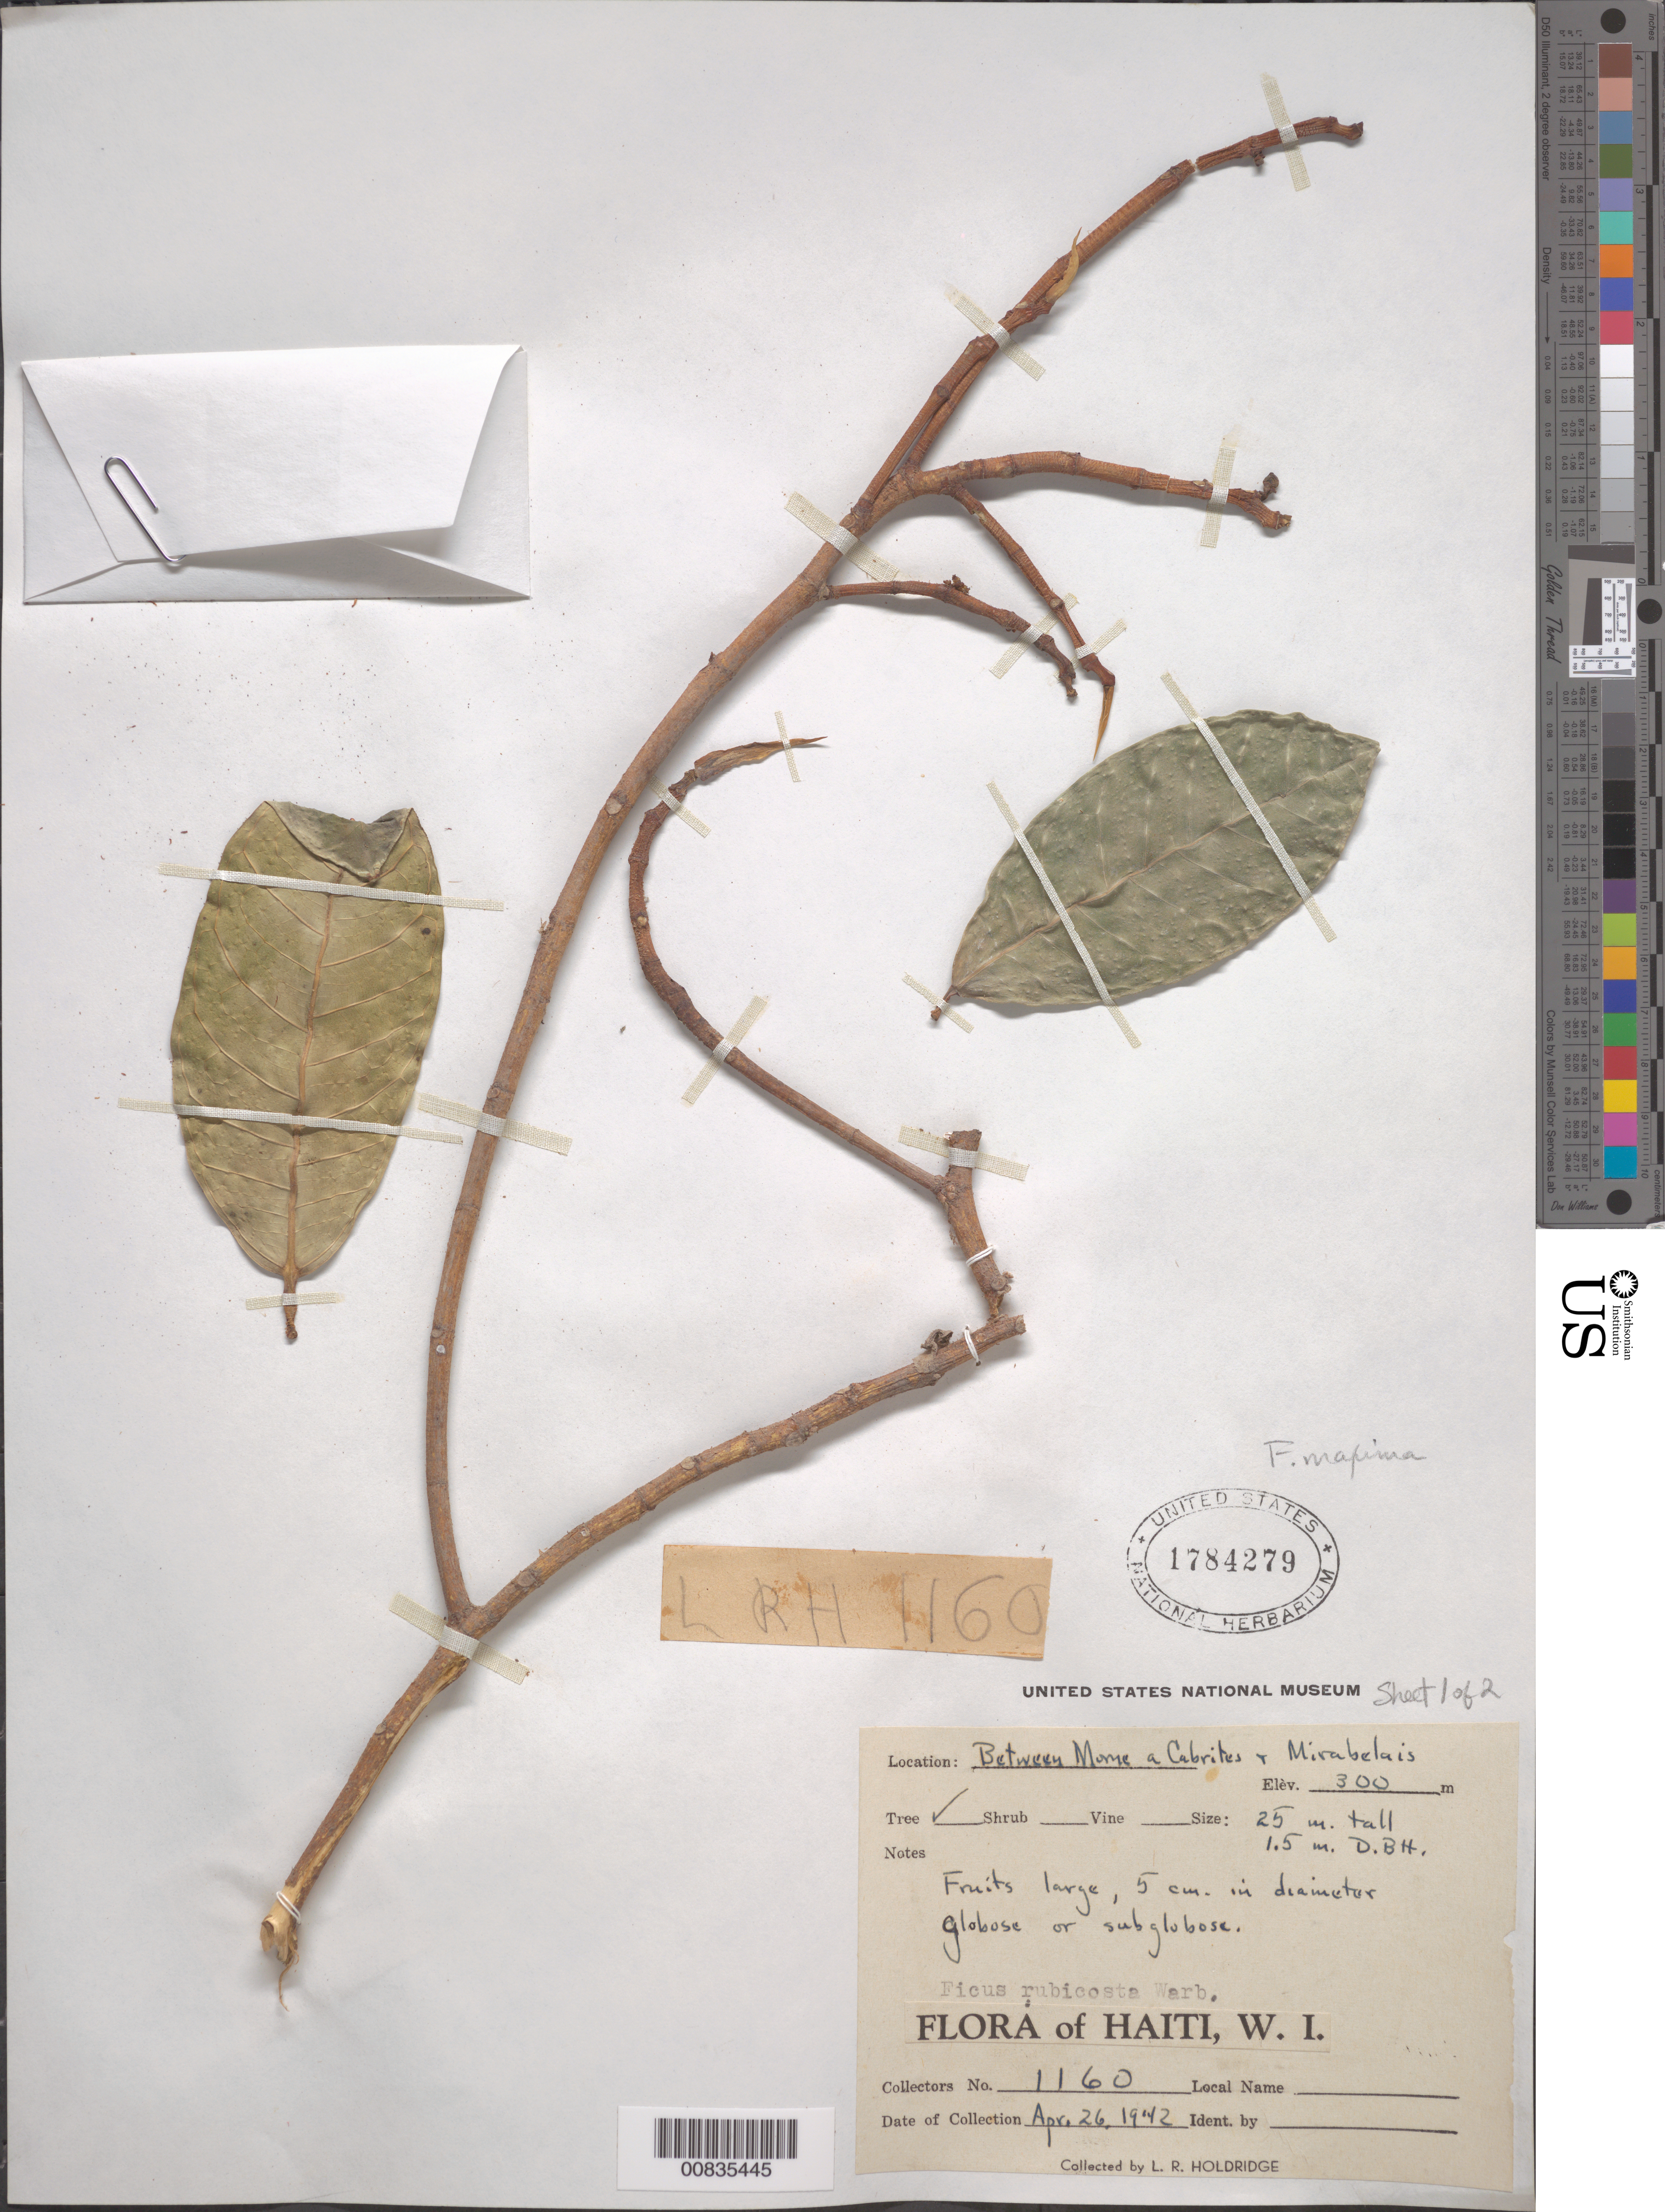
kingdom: Plantae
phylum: Tracheophyta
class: Magnoliopsida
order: Rosales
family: Moraceae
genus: Ficus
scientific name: Ficus maxima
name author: Mill.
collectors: L. Holdridge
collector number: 1160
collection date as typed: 26 Apr 1942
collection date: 1942-04-26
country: Haiti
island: Hispaniola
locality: Between Morne a Cabrites and Mirabelais.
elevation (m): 300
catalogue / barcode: US 1784279